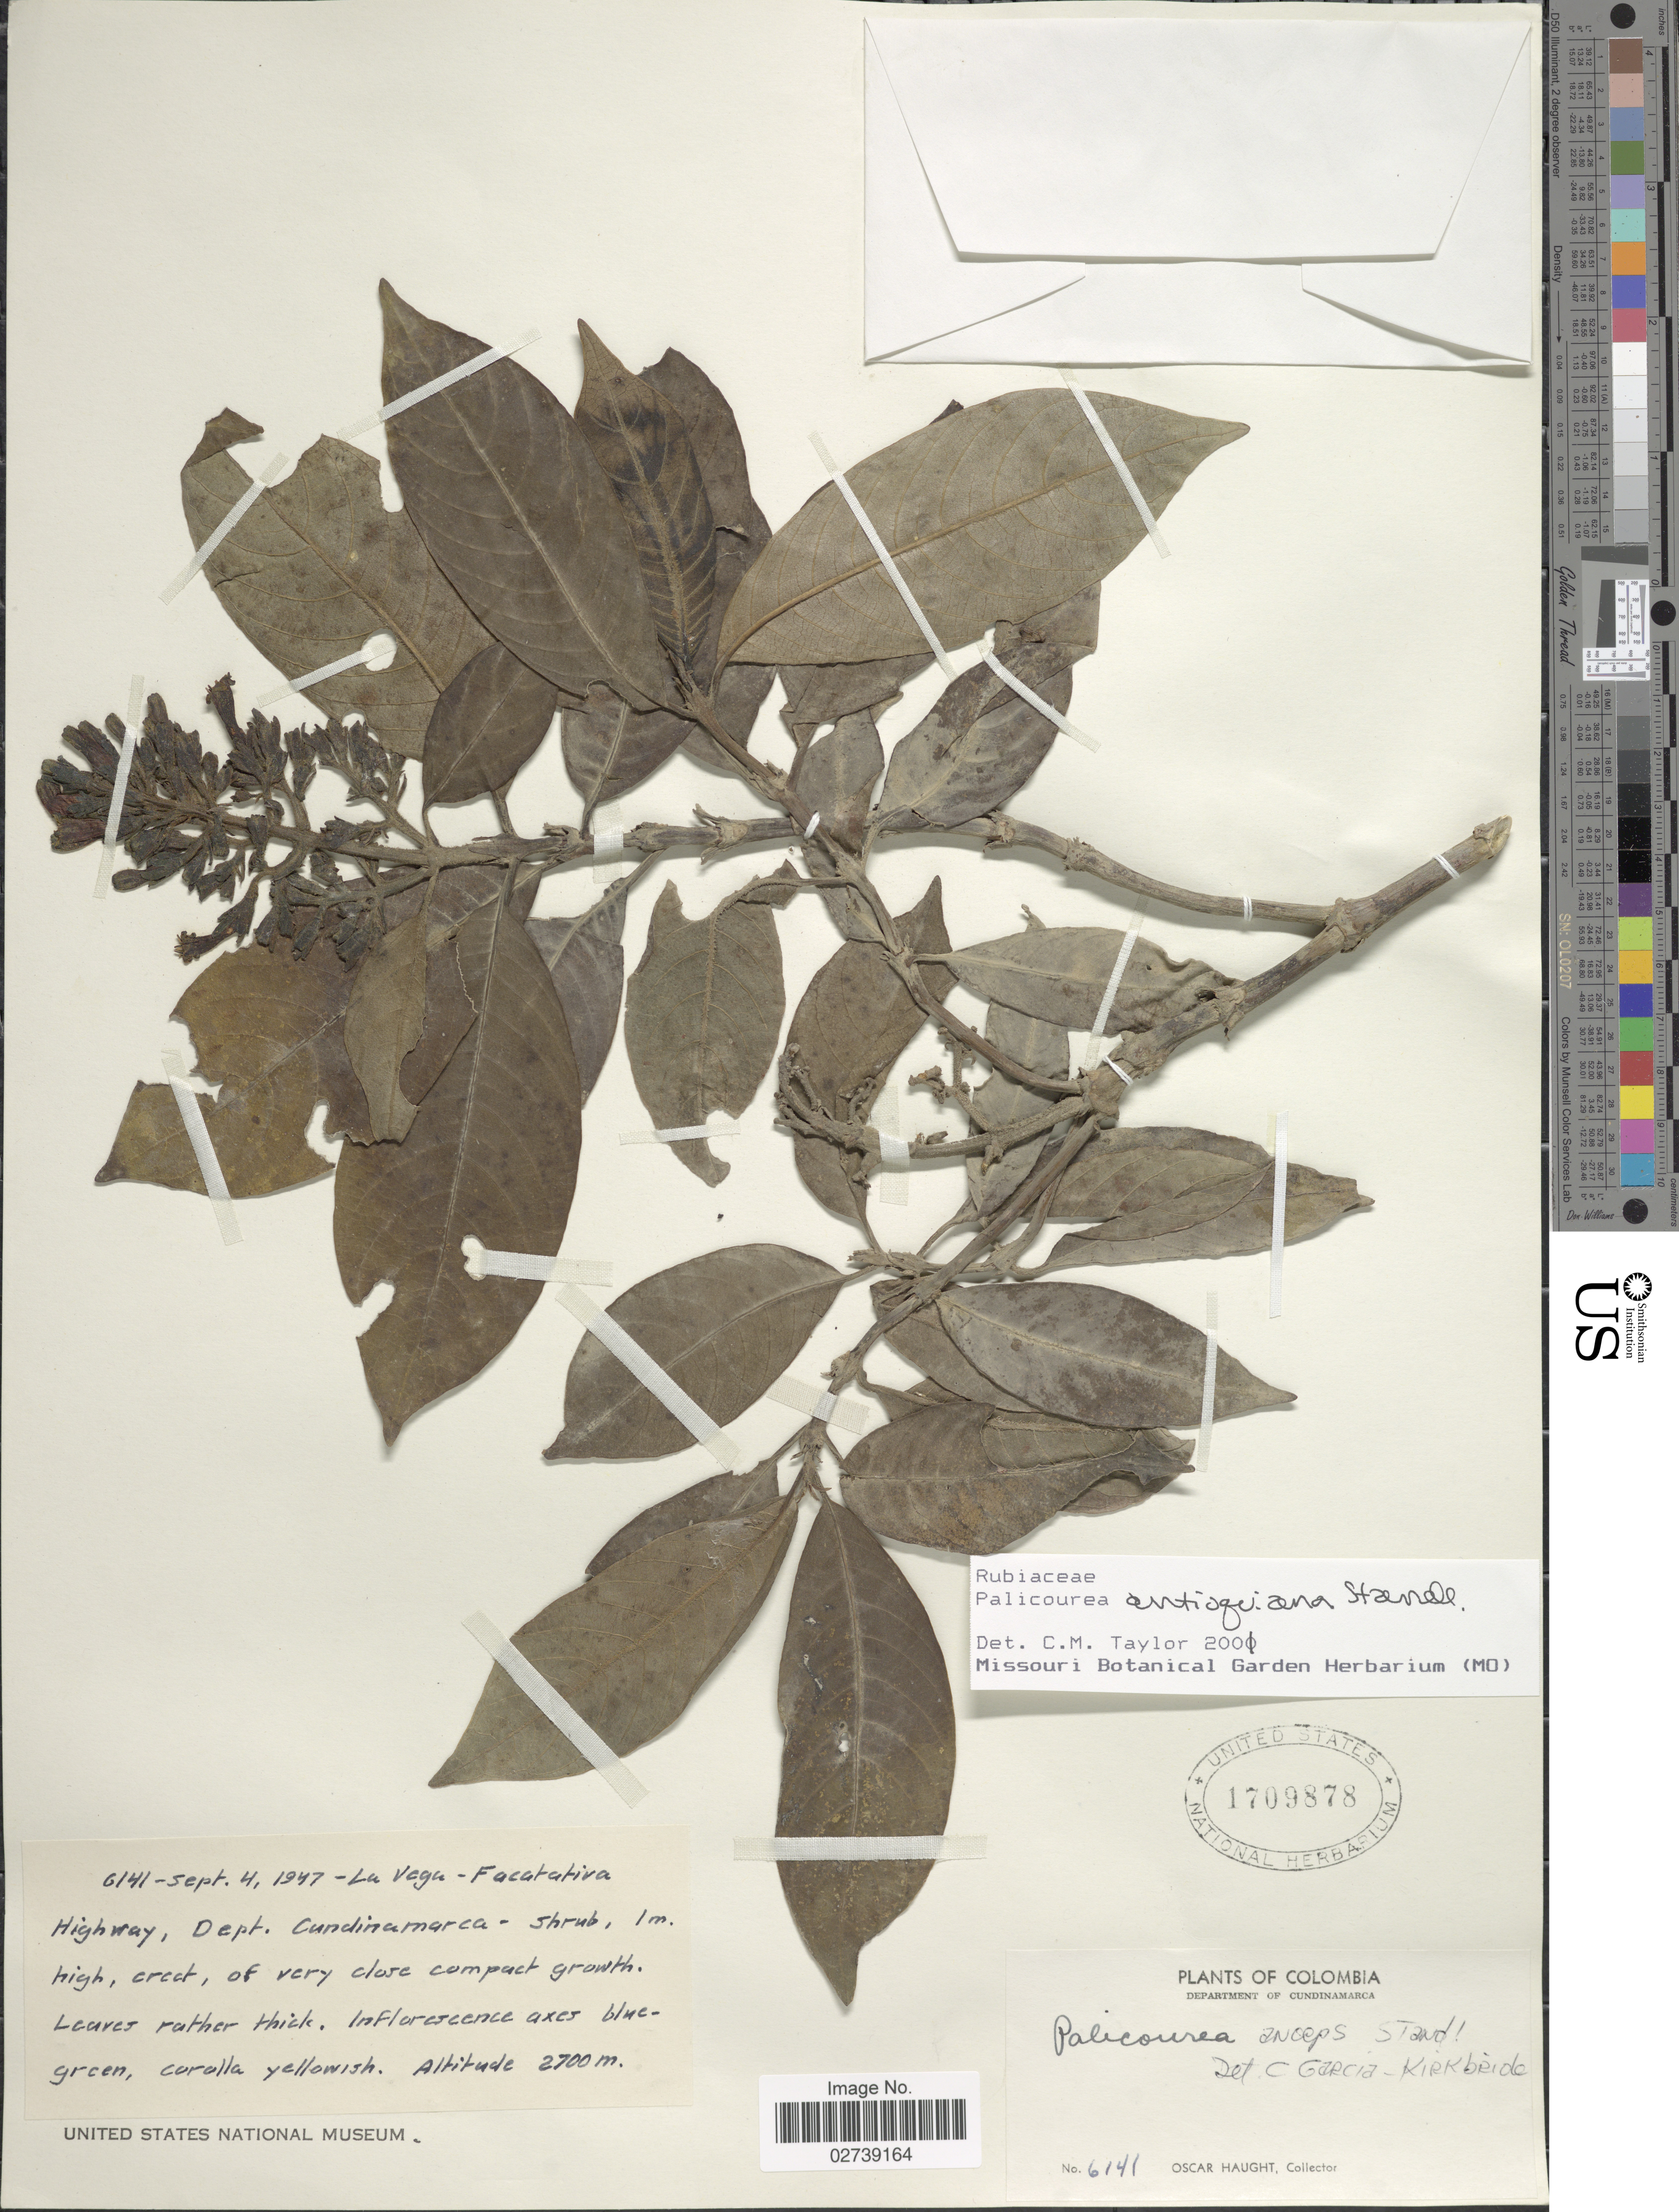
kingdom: Plantae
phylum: Tracheophyta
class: Magnoliopsida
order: Gentianales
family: Rubiaceae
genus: Palicourea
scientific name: Palicourea antioquiana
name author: Standl.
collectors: O. Haught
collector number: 6141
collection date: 1947-09-04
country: Colombia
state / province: Cundinamarca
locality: La Vega - Facatativa Highway, Dept. Cundinamarca.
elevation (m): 2700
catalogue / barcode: US 1709878